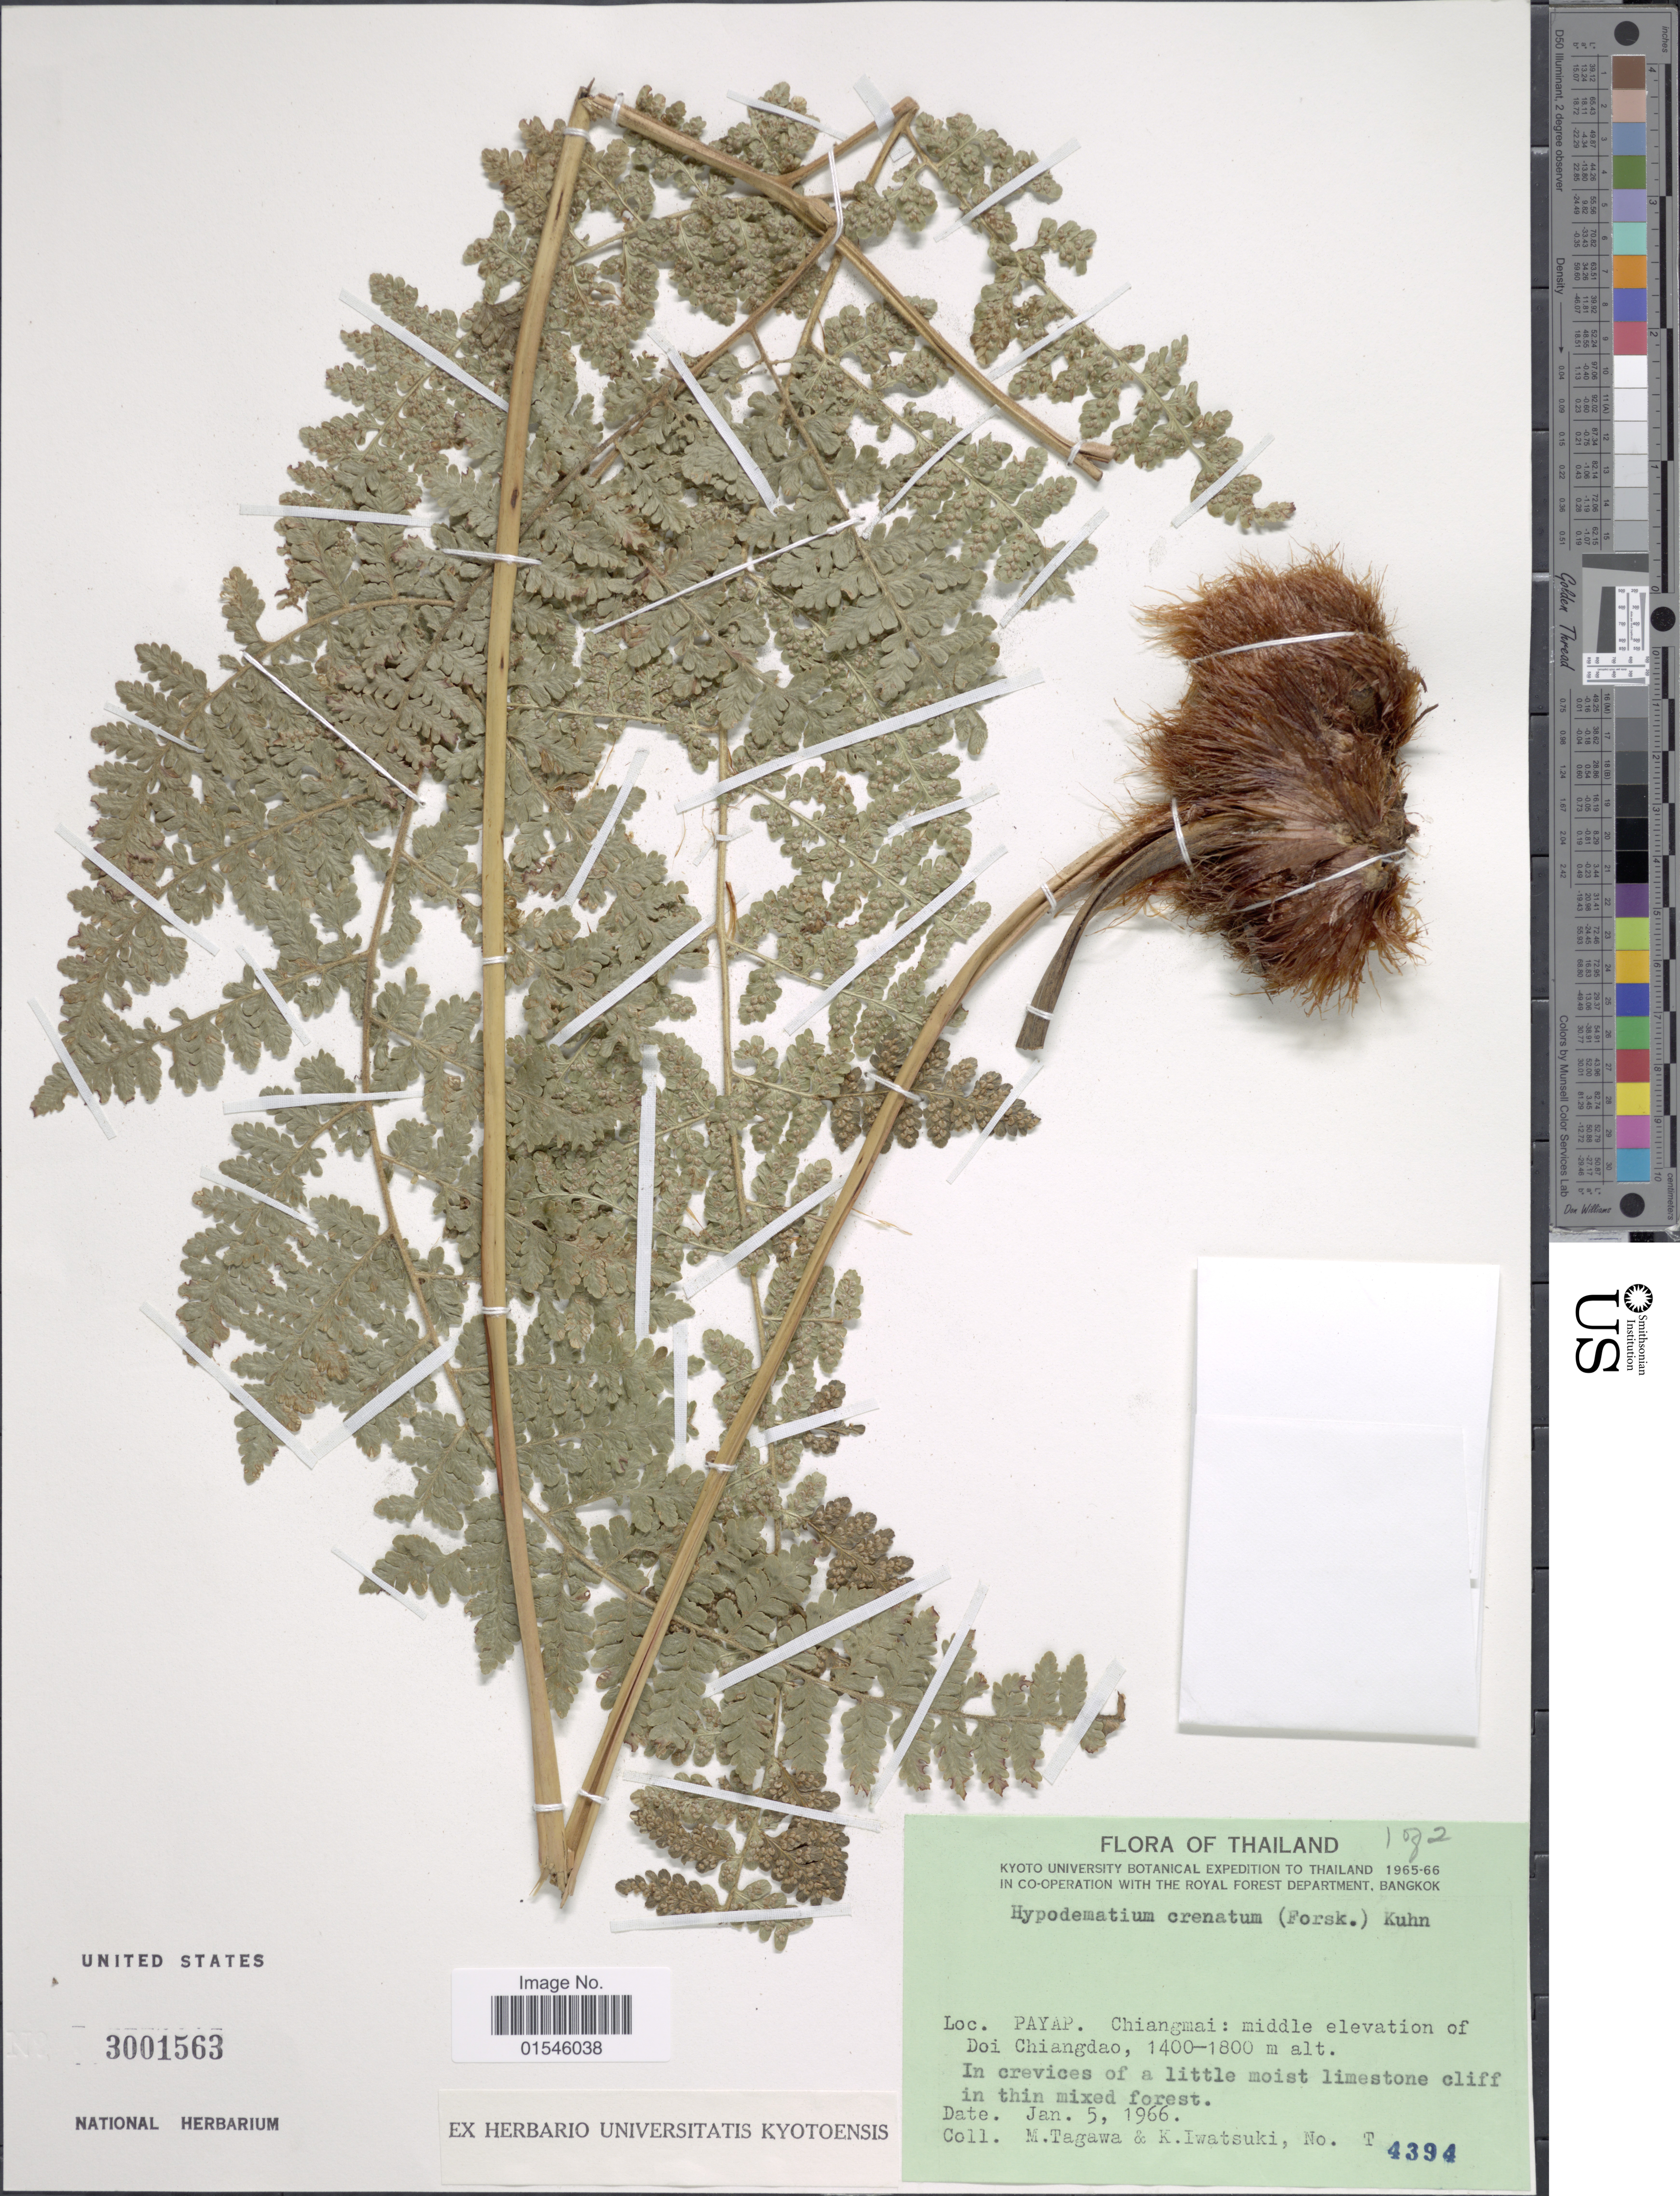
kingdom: Plantae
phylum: Tracheophyta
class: Polypodiopsida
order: Polypodiales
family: Hypodematiaceae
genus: Hypodematium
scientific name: Hypodematium crenatum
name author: (Forssk.) Kuhn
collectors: M. Tagawa & K. Iwatsuki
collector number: T 4394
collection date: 1966-01-05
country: Thailand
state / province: Chiang Mai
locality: Payap. Chiangmai: middle elevation of Doi Chiangdao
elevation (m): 1400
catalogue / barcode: US 3001563